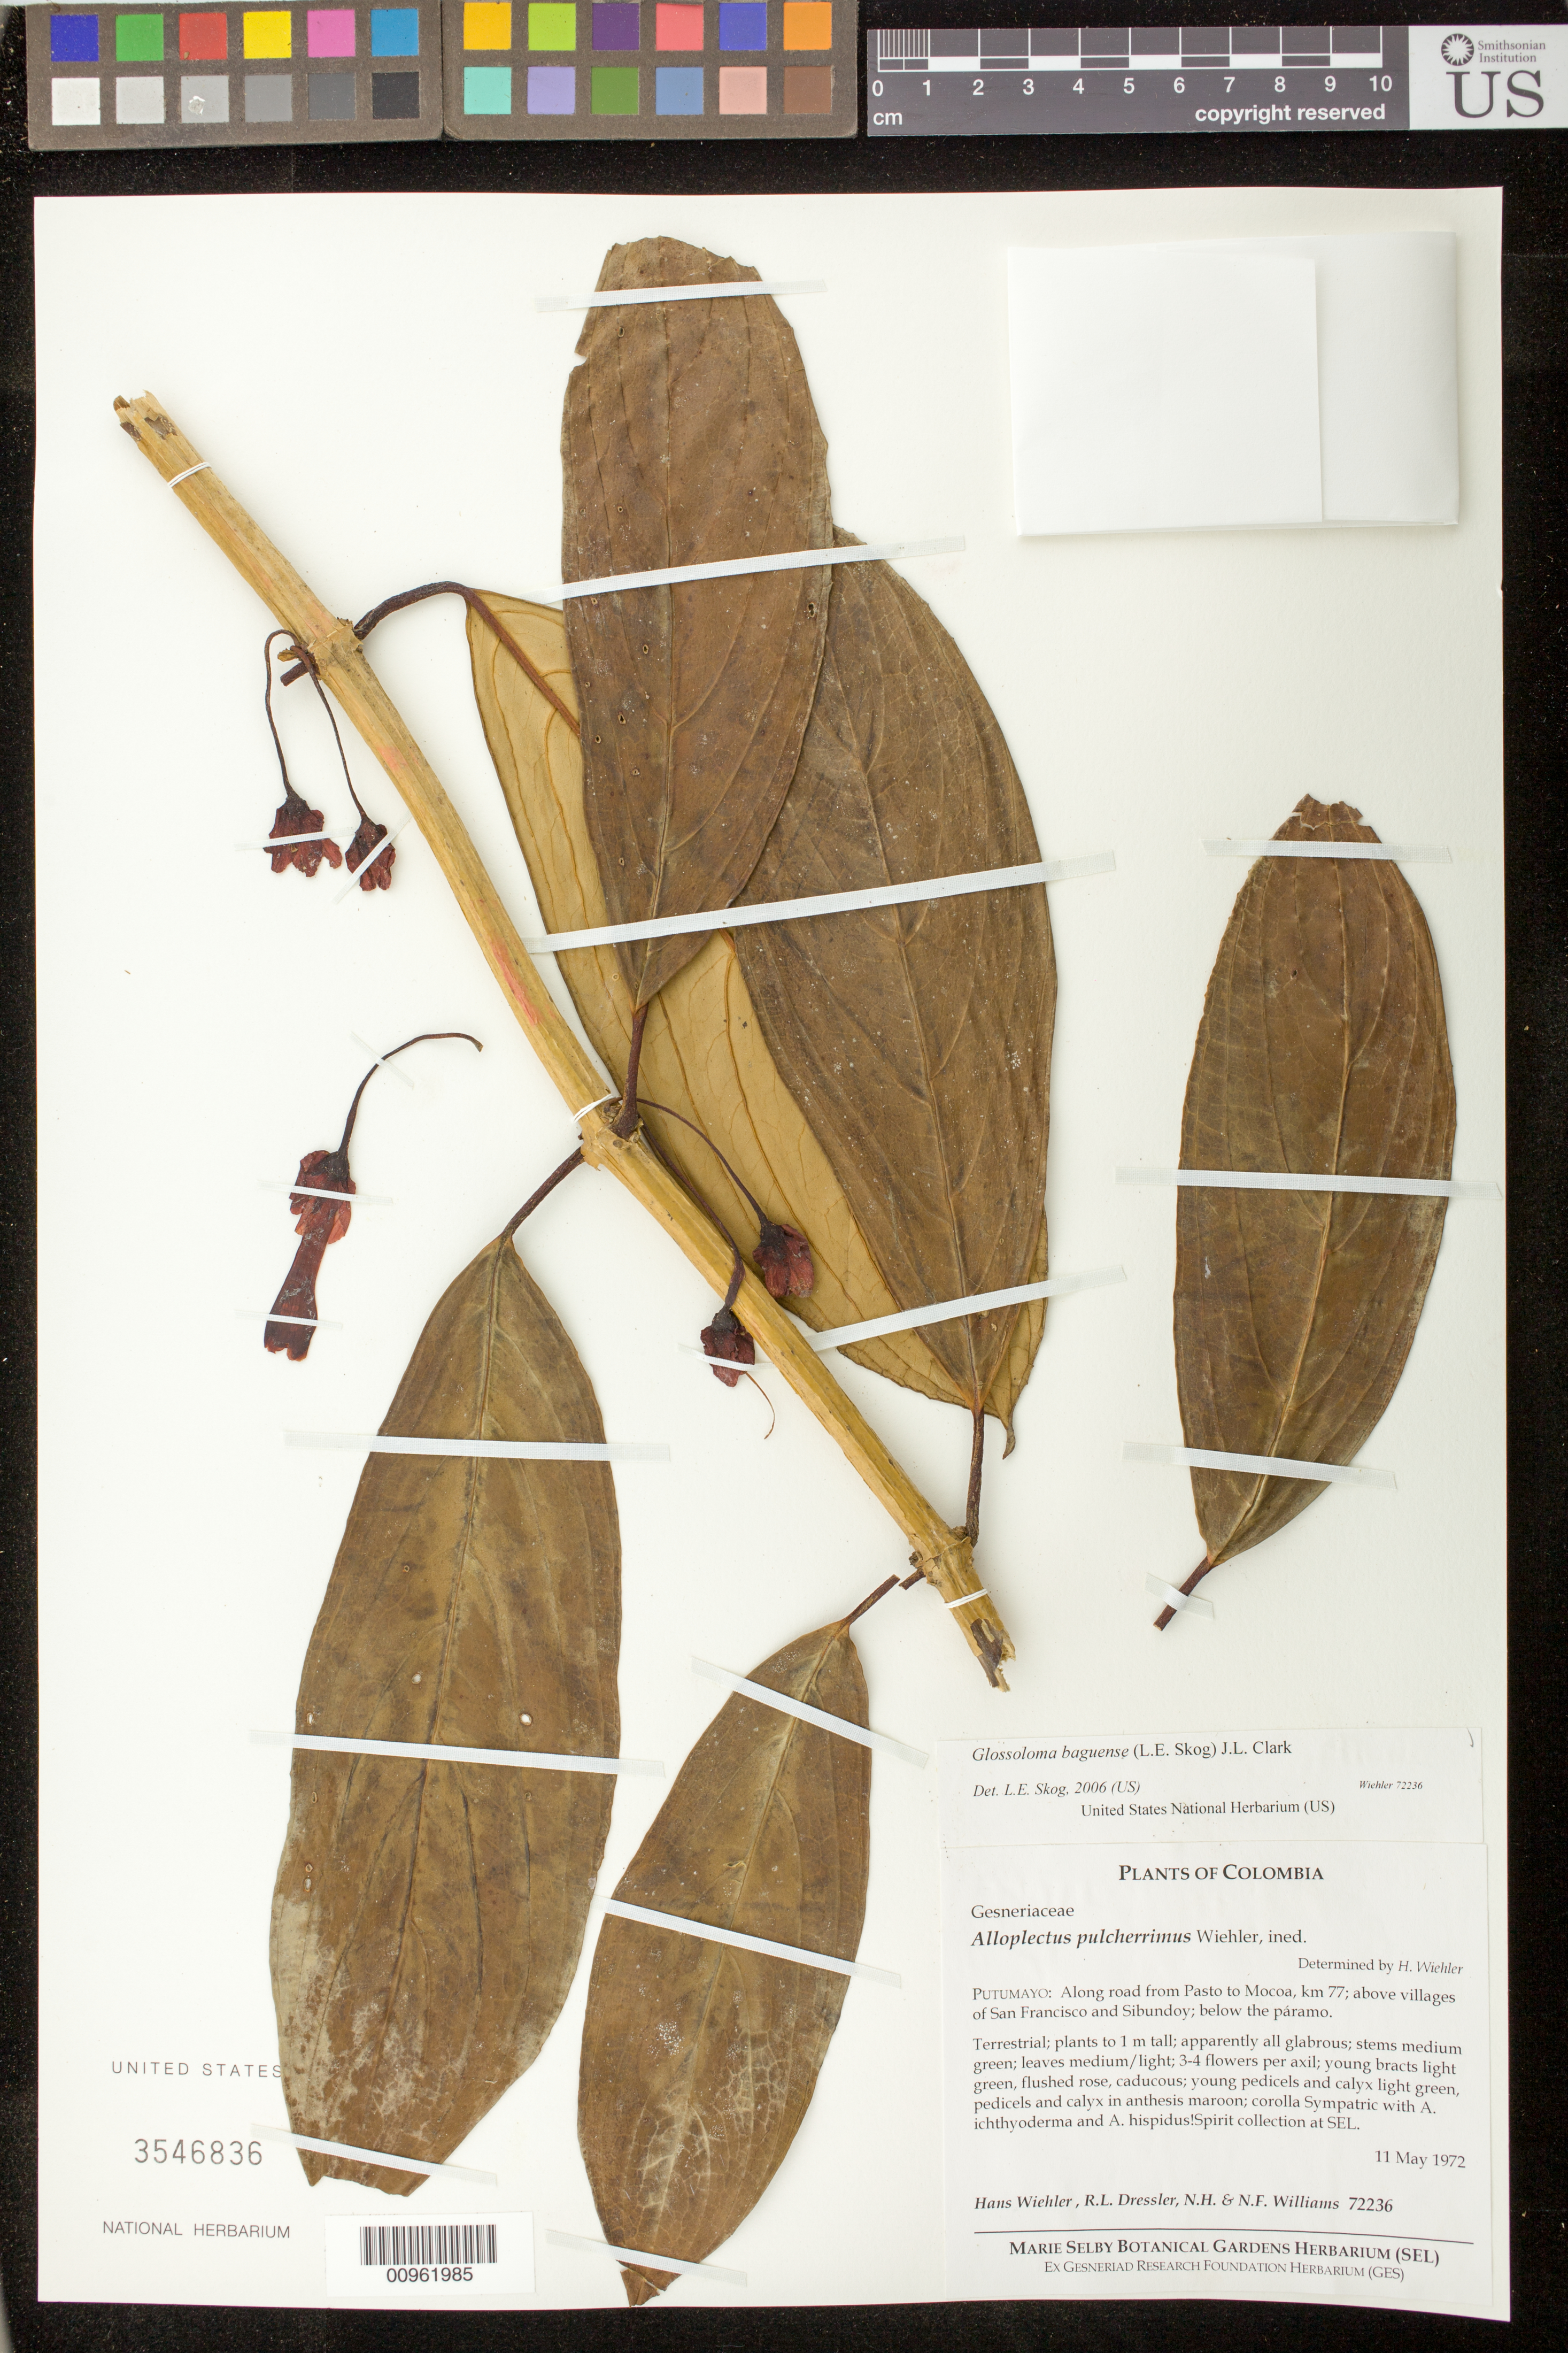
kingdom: Plantae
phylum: Tracheophyta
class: Magnoliopsida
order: Lamiales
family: Gesneriaceae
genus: Glossoloma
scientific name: Glossoloma baguense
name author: (L.E. Skog) J.L. Clark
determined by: Skog, Laurence E.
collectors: H. J. Wiehler, R. Dressler, N. H. Williams & N. Williams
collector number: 72236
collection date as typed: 11 May 1972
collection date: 1972-05-11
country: Colombia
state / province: Putumayo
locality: Putumayo: along road from Pasto to Mocoa, km 77; above villages of San Francisco and Sibundoy; below the páramo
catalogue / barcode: US 3546836